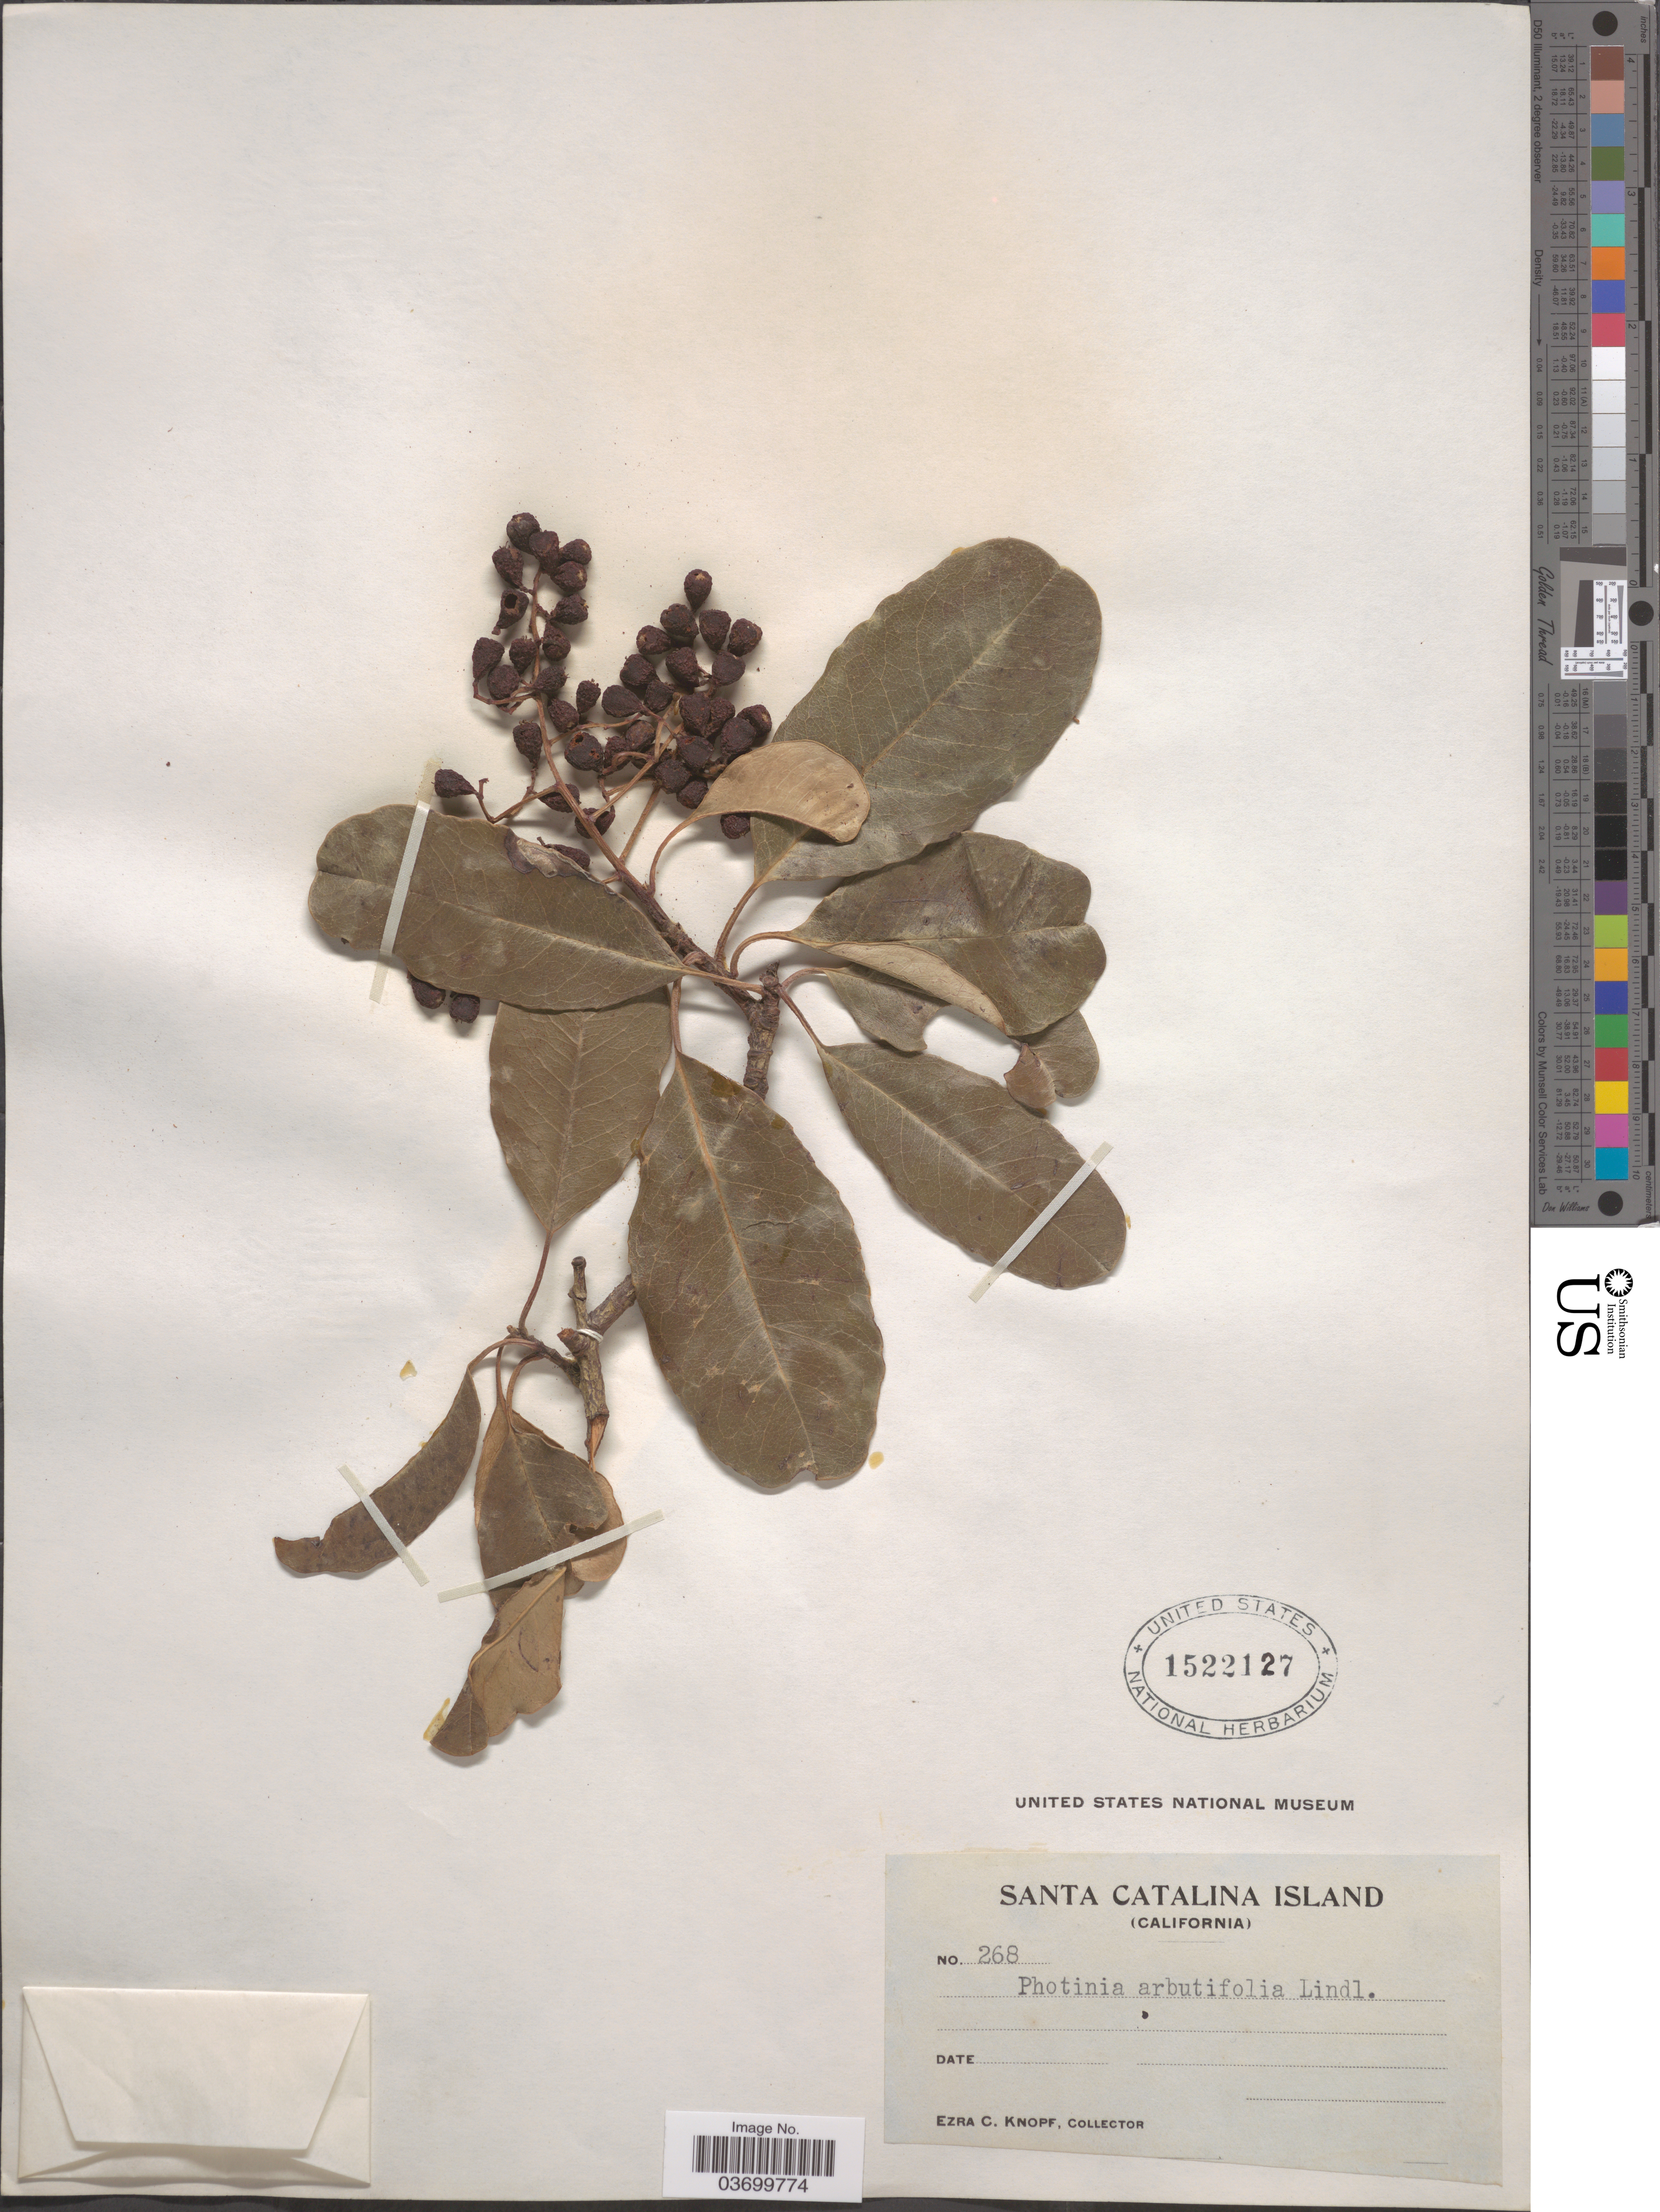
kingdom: Plantae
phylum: Tracheophyta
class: Magnoliopsida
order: Rosales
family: Rosaceae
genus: Heteromeles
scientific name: Heteromeles arbutifolia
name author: (Lindl.) Roemer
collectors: E. Knopf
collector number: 268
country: United States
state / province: California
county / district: Los Angeles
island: Santa Catalina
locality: Santa Catalina Island.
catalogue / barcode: US 1522127